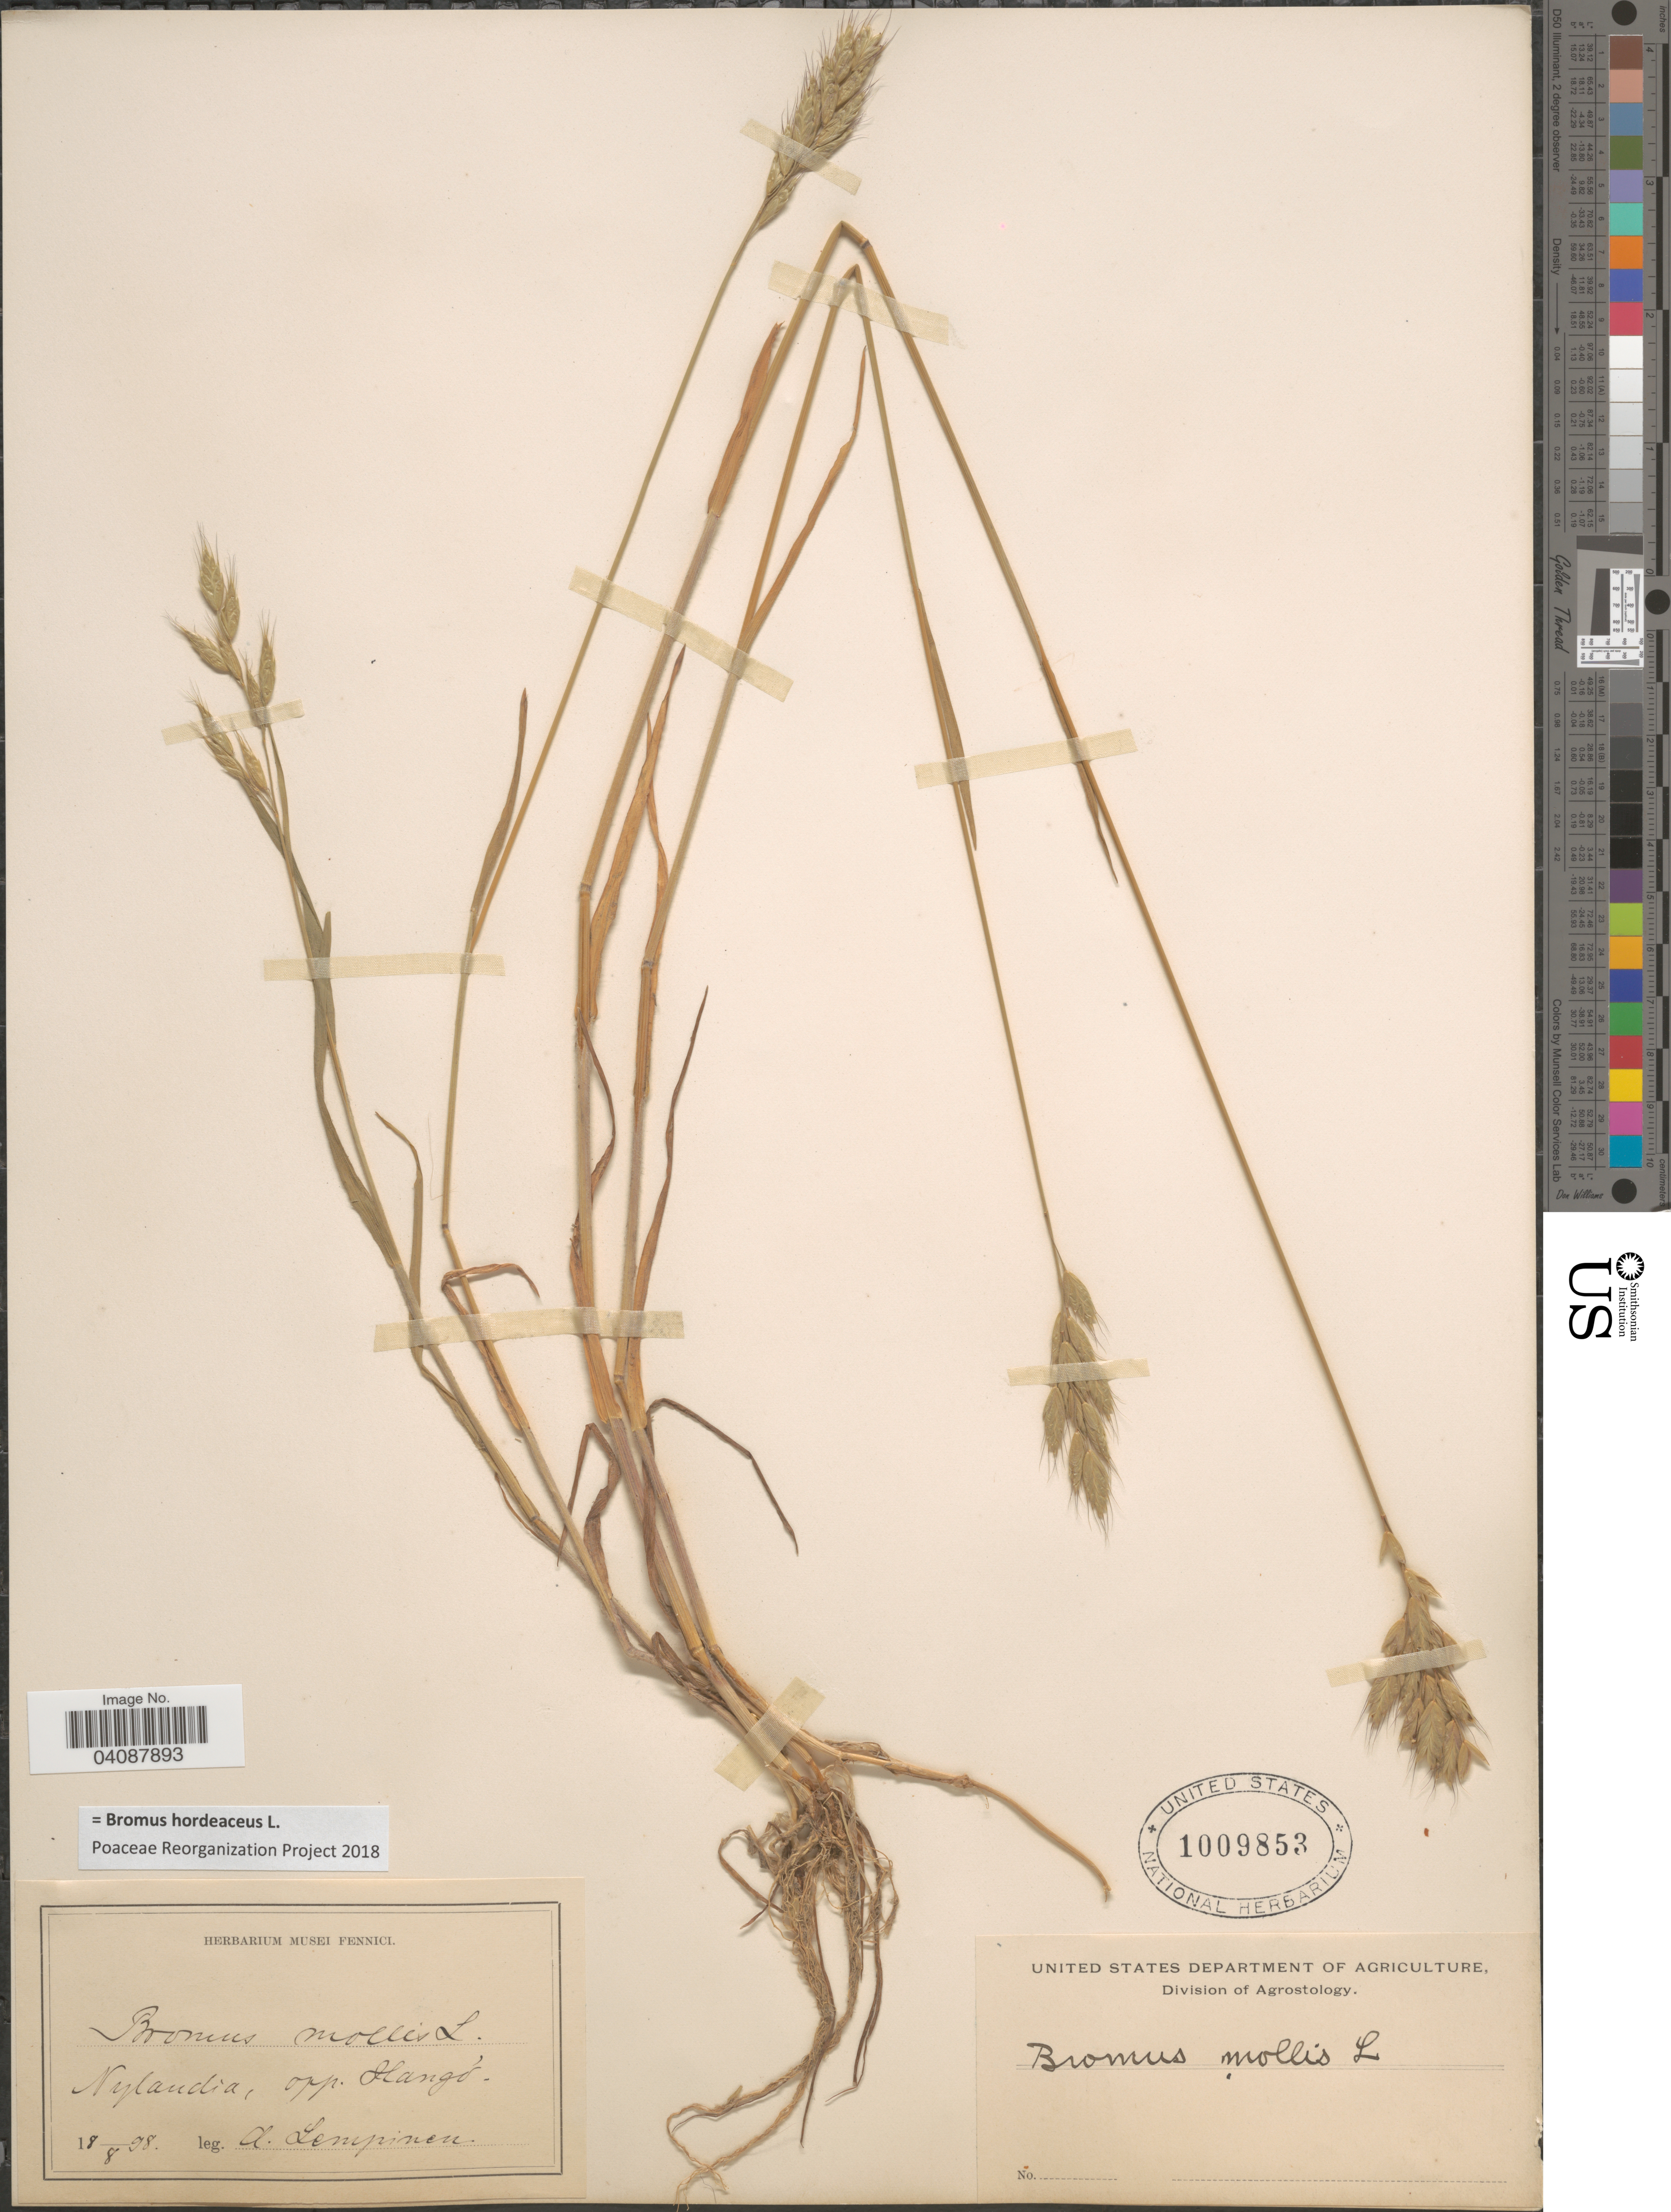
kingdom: Plantae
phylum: Tracheophyta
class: Liliopsida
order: Poales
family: Poaceae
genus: Bromus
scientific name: Bromus hordeaceus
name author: L.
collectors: A. Lempinen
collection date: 1898-08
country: Finland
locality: Nylandia, opp. Hangó.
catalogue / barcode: US 1009853